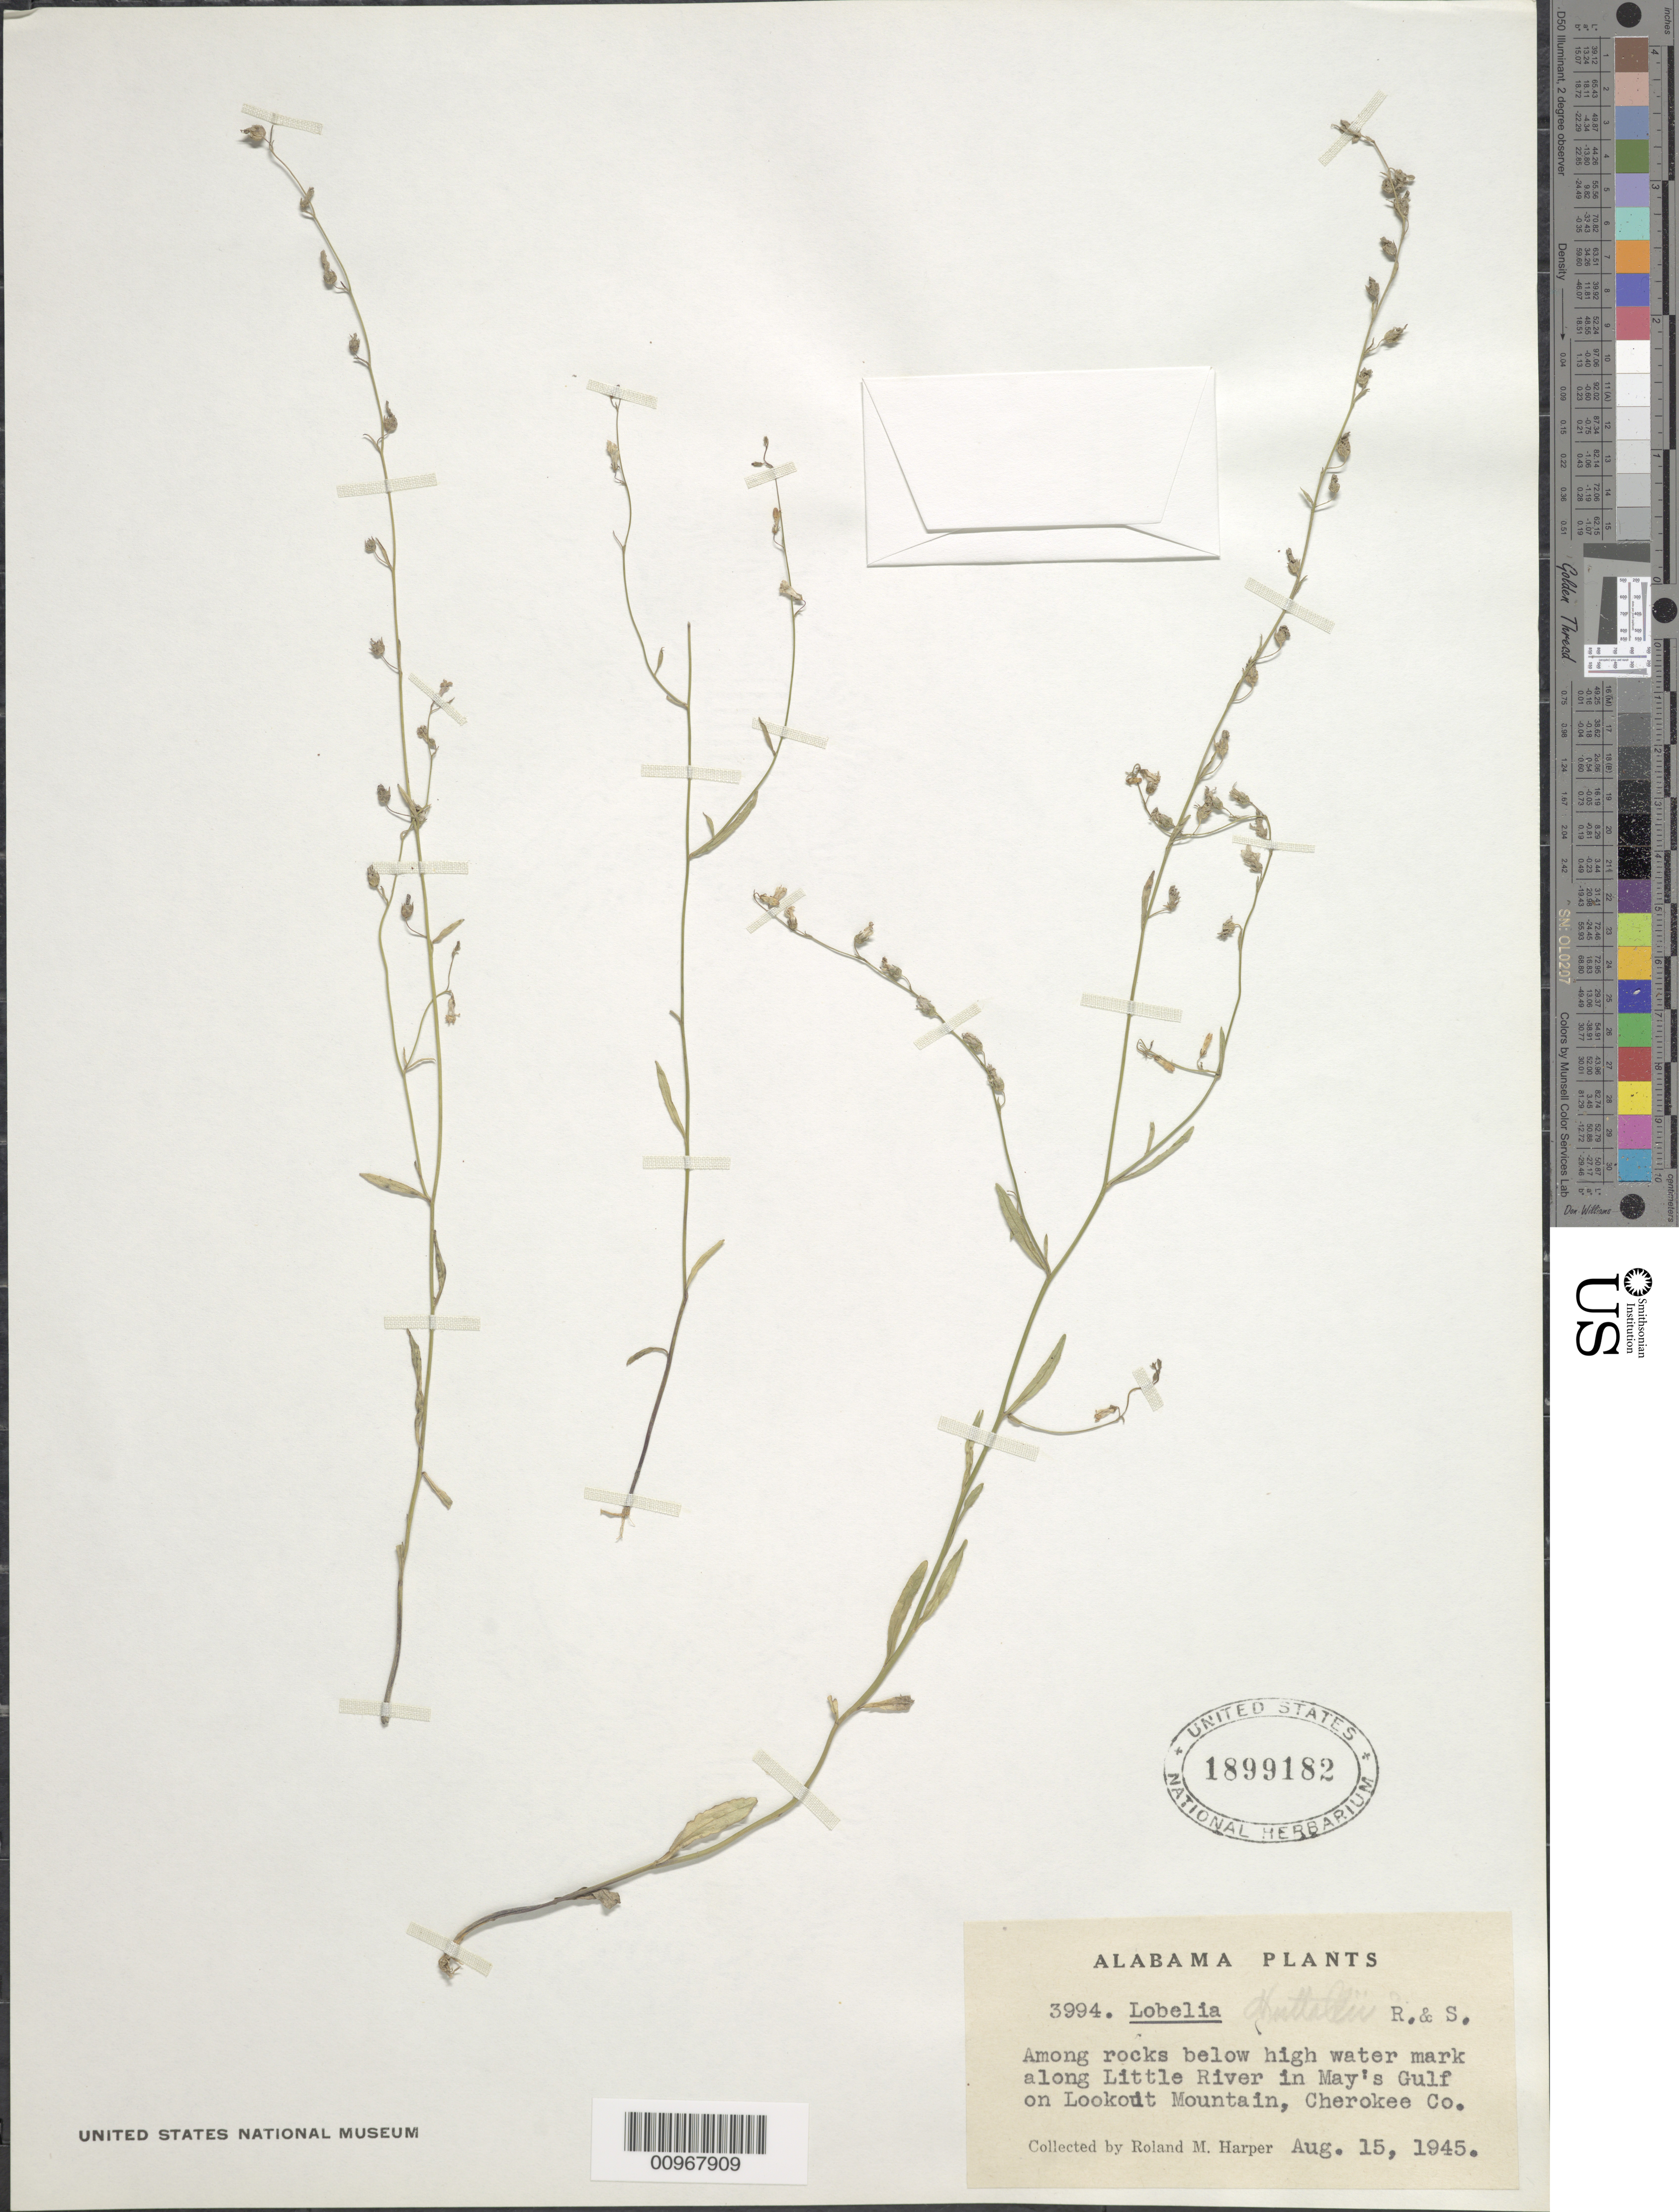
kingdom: Plantae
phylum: Tracheophyta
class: Magnoliopsida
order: Asterales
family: Campanulaceae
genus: Lobelia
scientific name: Lobelia nuttallii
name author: Schult.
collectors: R. M. Harper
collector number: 3994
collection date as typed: Aug. 15, 1945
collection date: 1945-08-15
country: United States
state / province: Alabama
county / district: Cherokee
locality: Along Little River in May's Gulf, on Lookout Mountain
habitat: among rocks below high water mark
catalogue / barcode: US 1899182